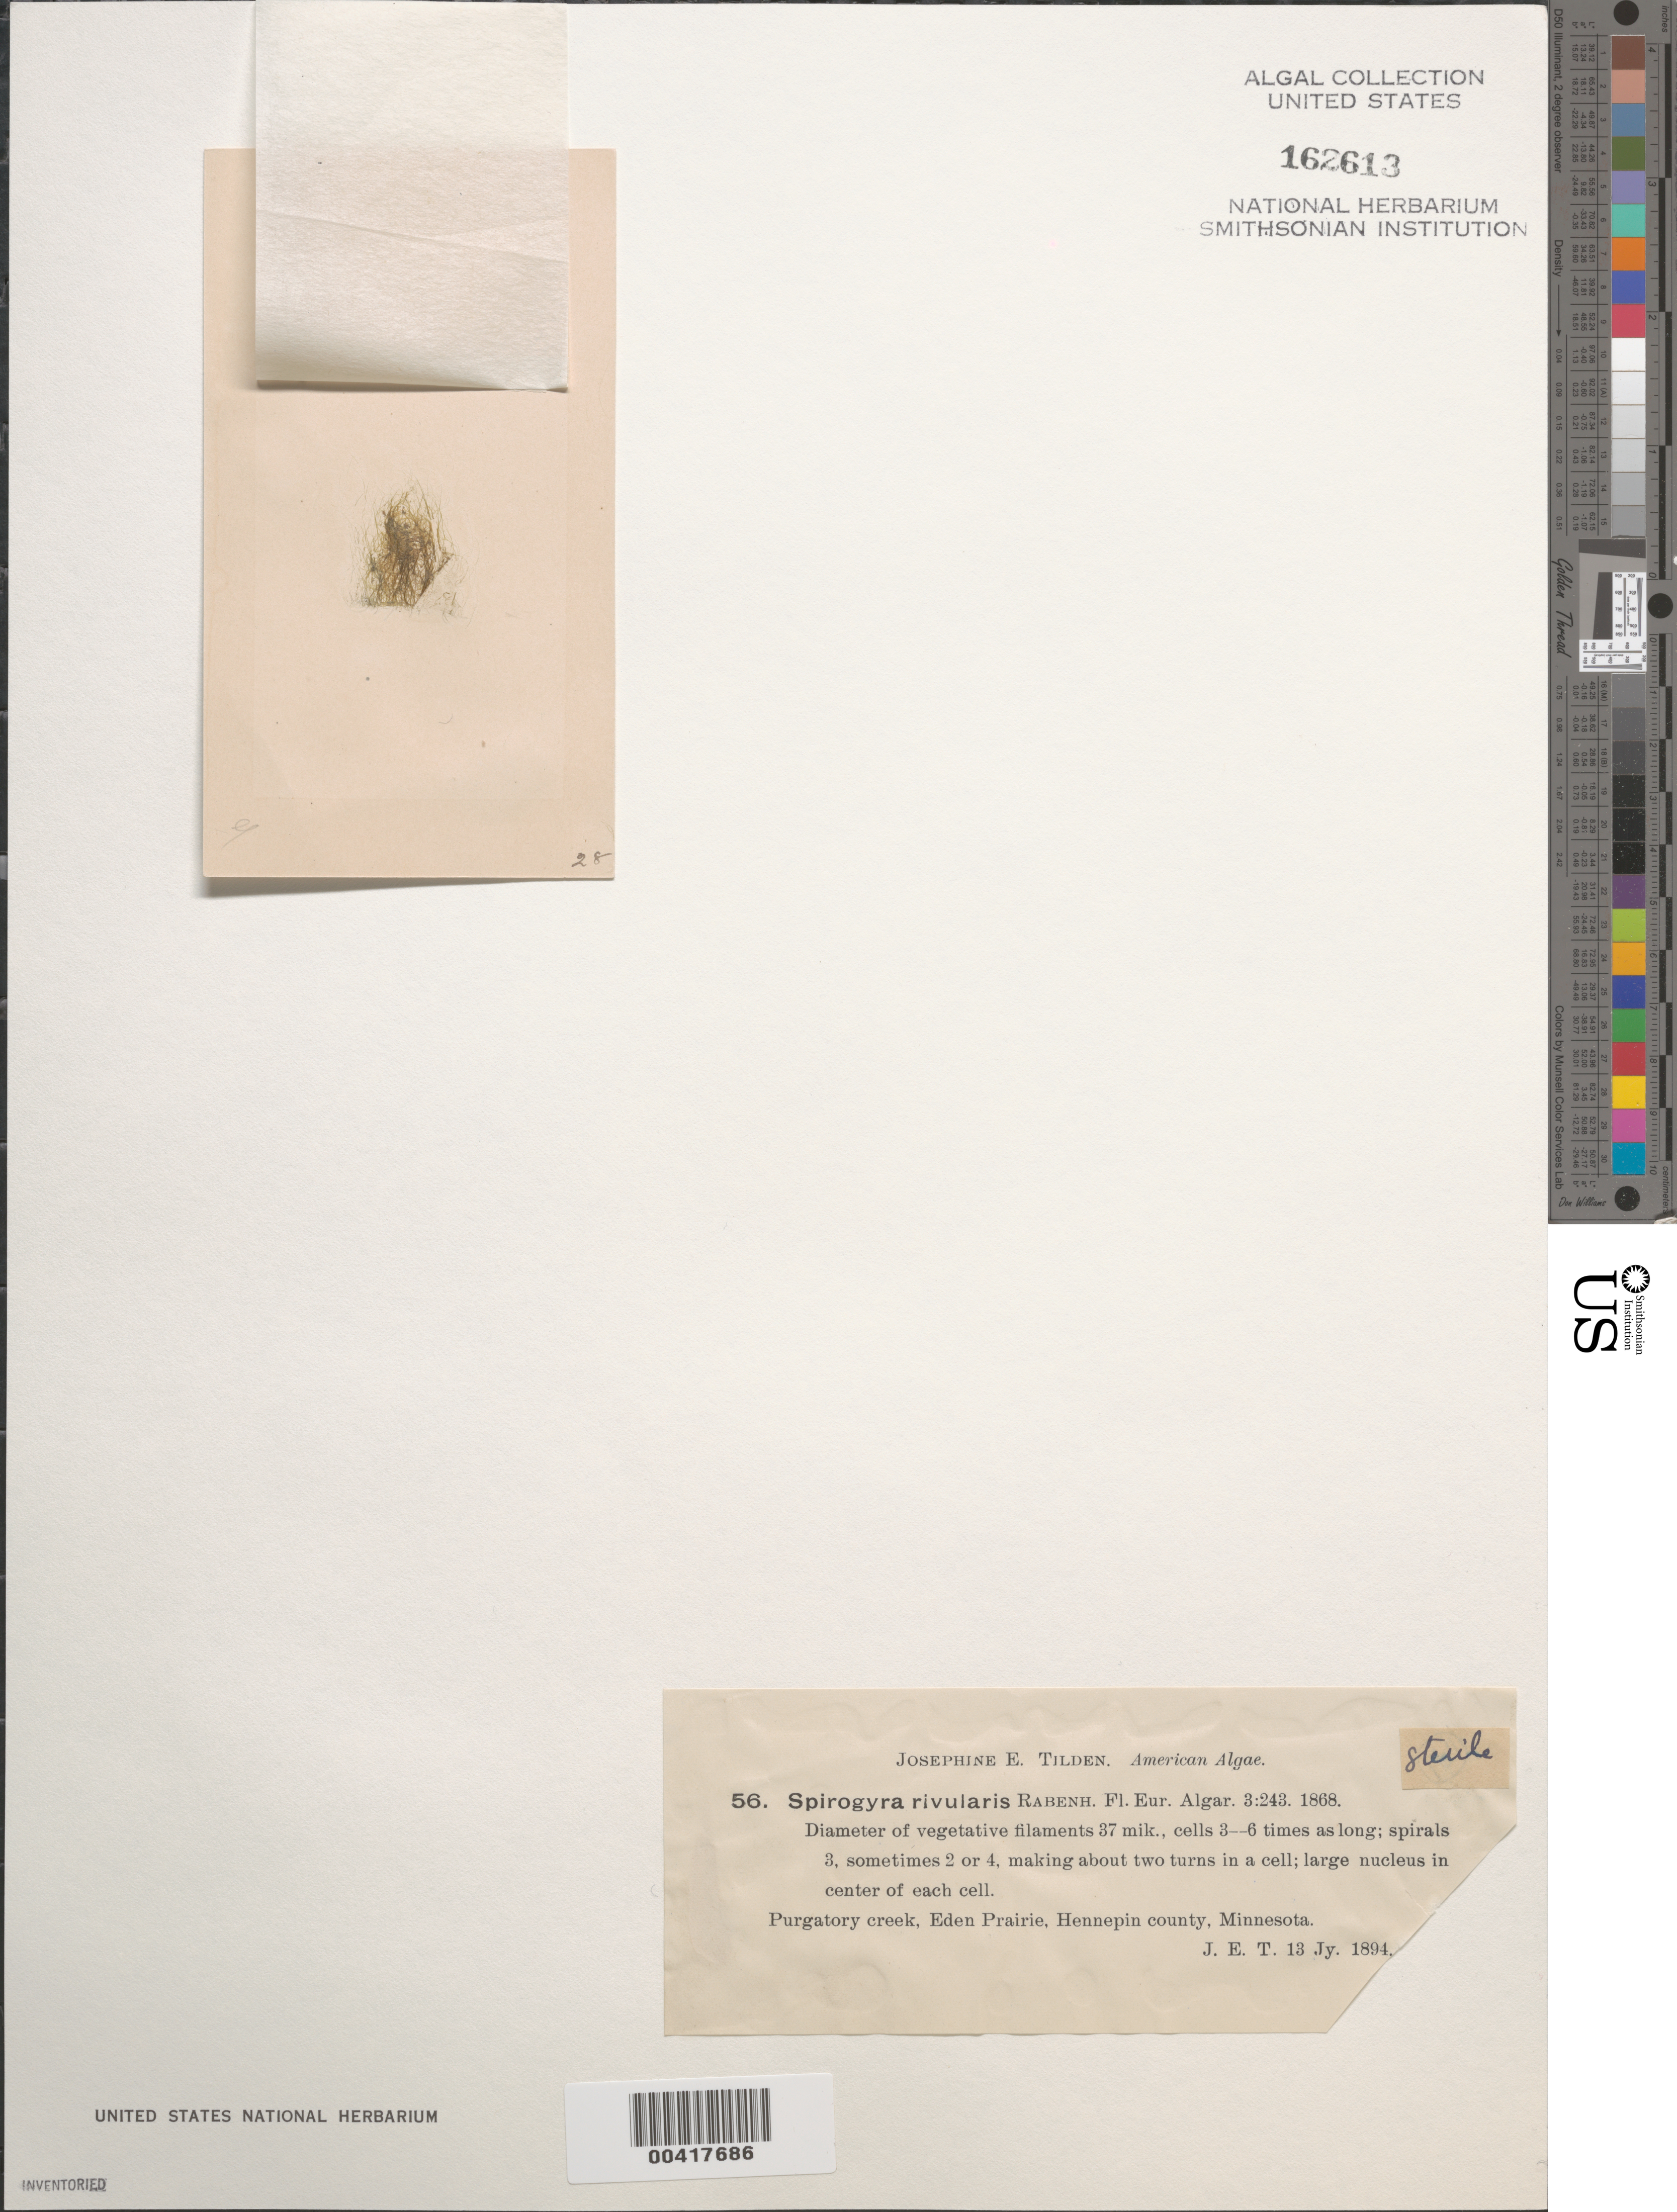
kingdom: Plantae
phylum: Charophyta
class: Zygnematophyceae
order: Zygnematales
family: Zygnemataceae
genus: Spirogyra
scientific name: Spirogyra rivularis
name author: (Hassall) Rabenh.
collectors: J. E. Tilden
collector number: JET 56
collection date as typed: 13 Jul 1894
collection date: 1894-07-13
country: United States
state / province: Minnesota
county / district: Hennepin County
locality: Eden Prairie, Purgatory Creek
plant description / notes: Tilden, American Algae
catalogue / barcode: US 162613